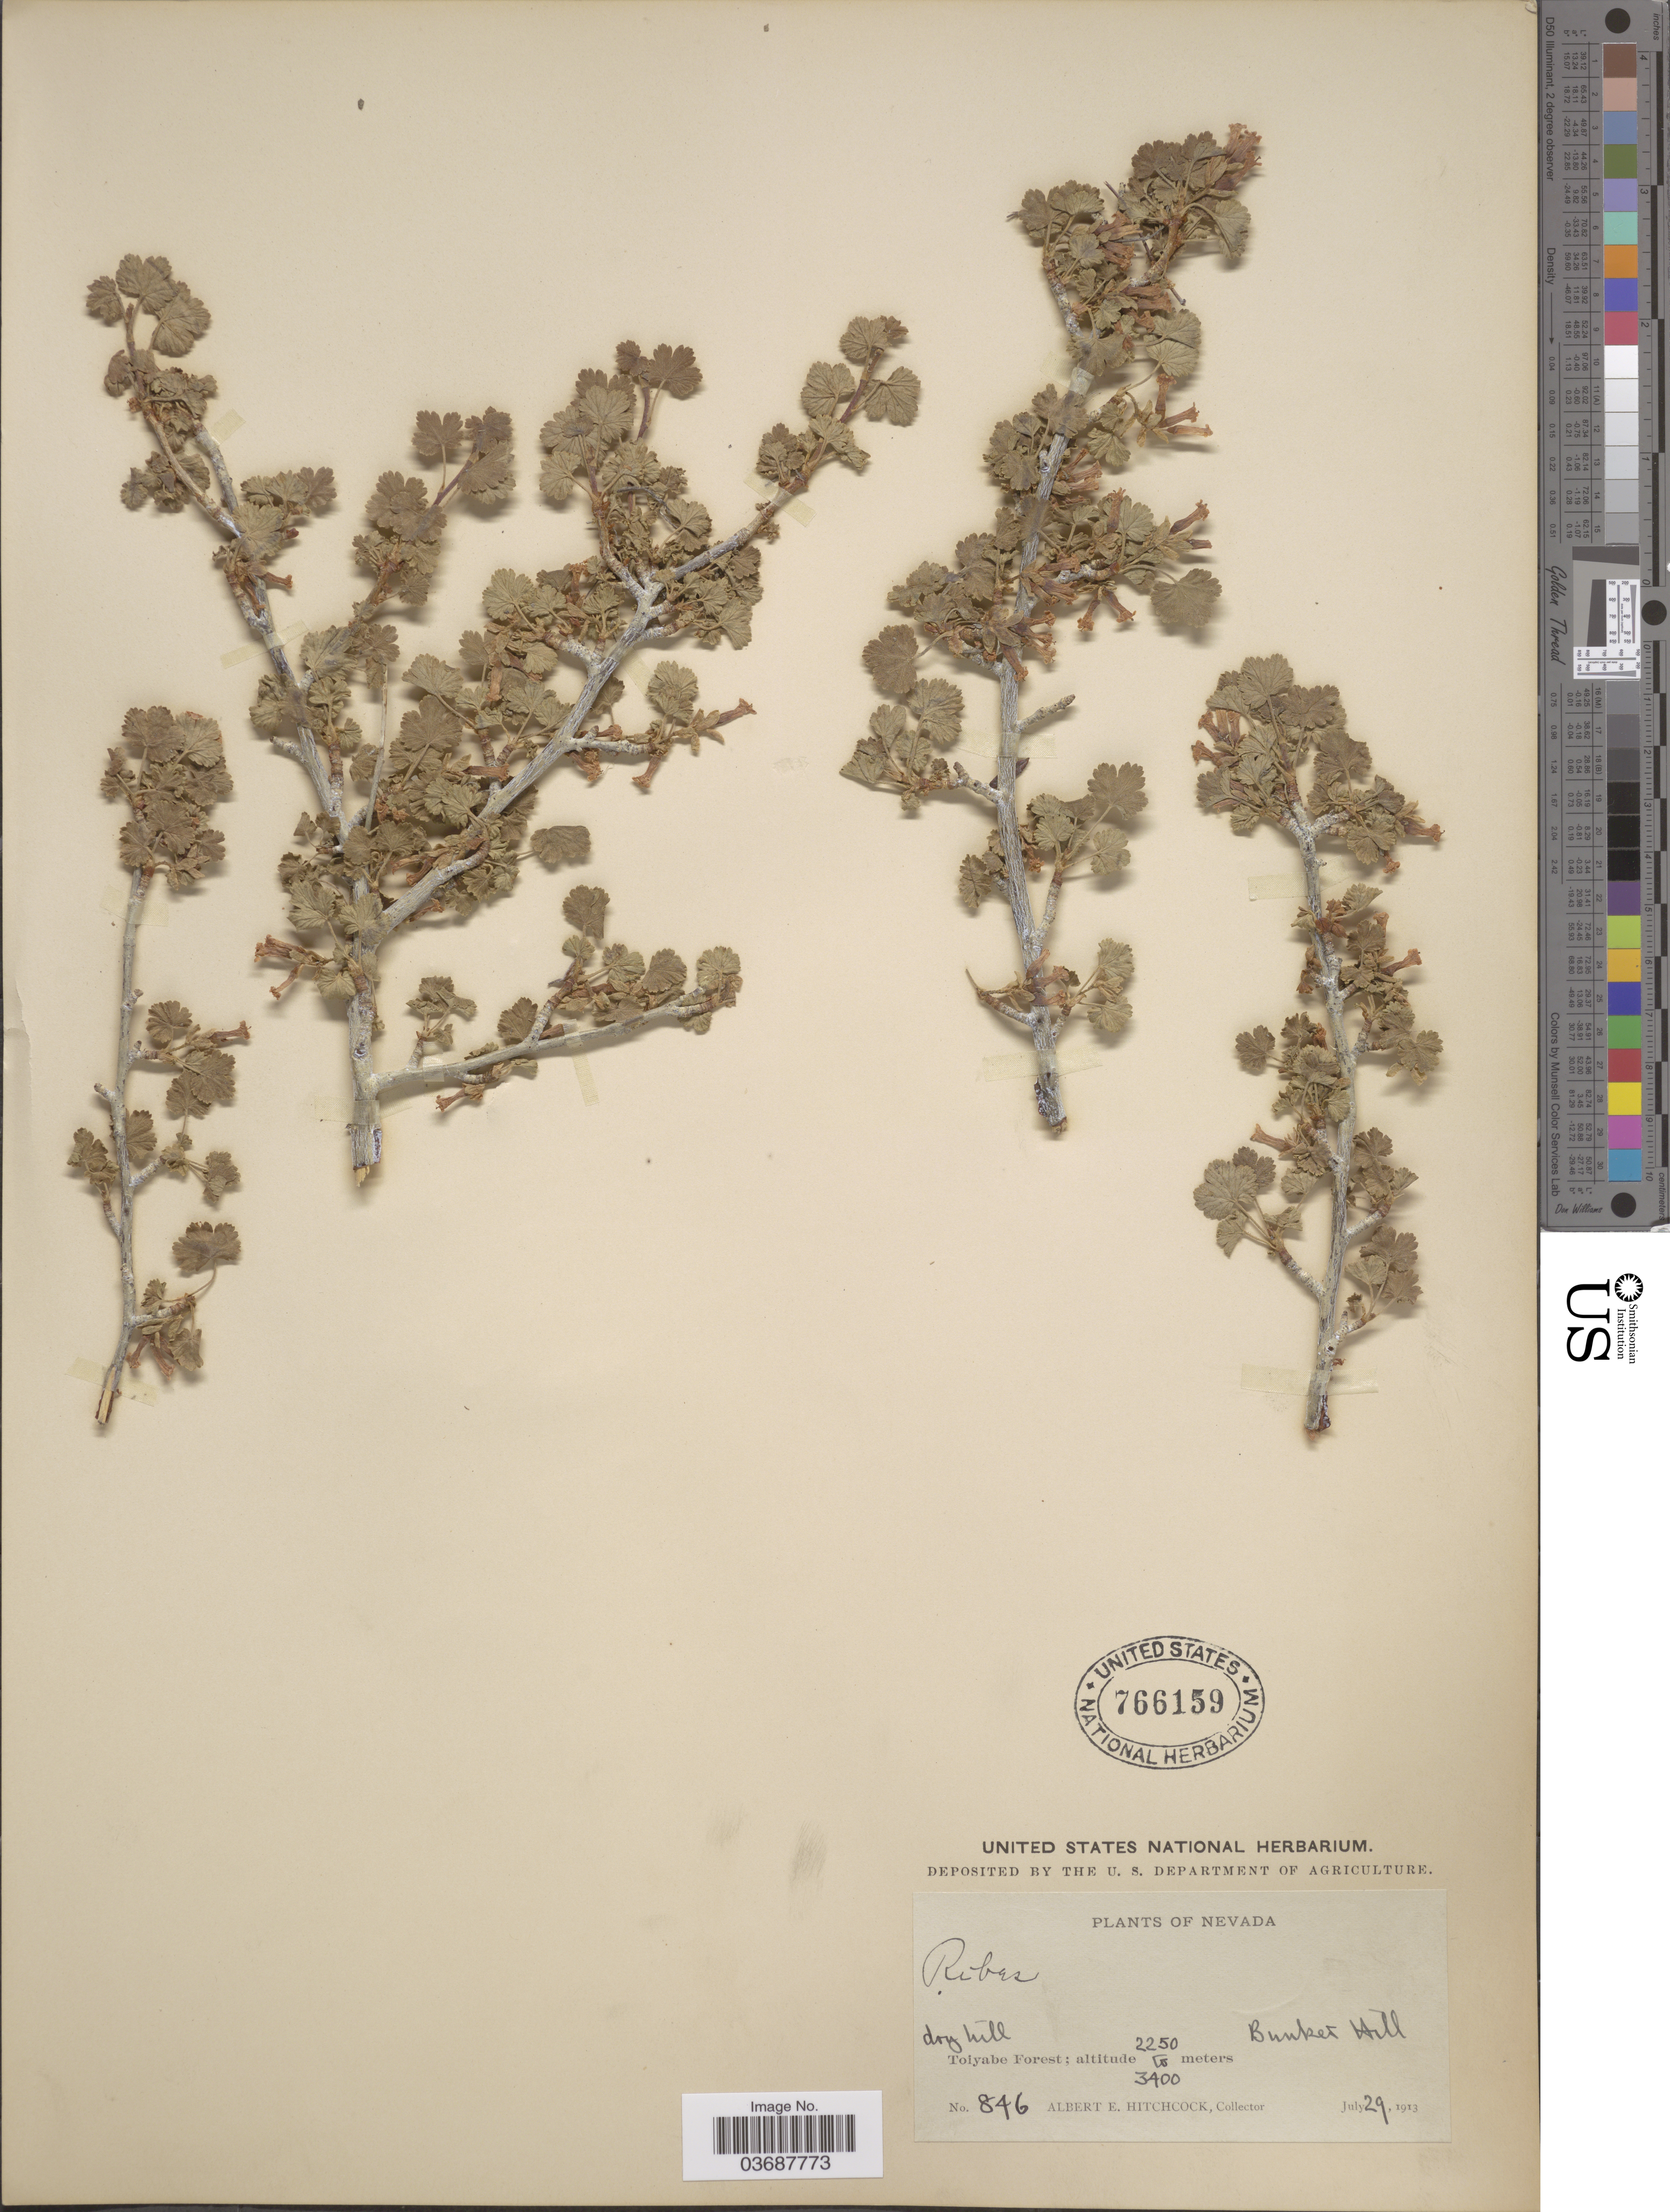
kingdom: Plantae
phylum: Tracheophyta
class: Magnoliopsida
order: Saxifragales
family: Grossulariaceae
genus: Ribes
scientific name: Ribes inebrians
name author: Lindl.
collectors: A. Hitchcock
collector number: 846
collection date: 1913-06-29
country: United States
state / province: Nevada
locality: Toiyabe Forest, Bunker Hill.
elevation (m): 2250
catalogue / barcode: US 766159